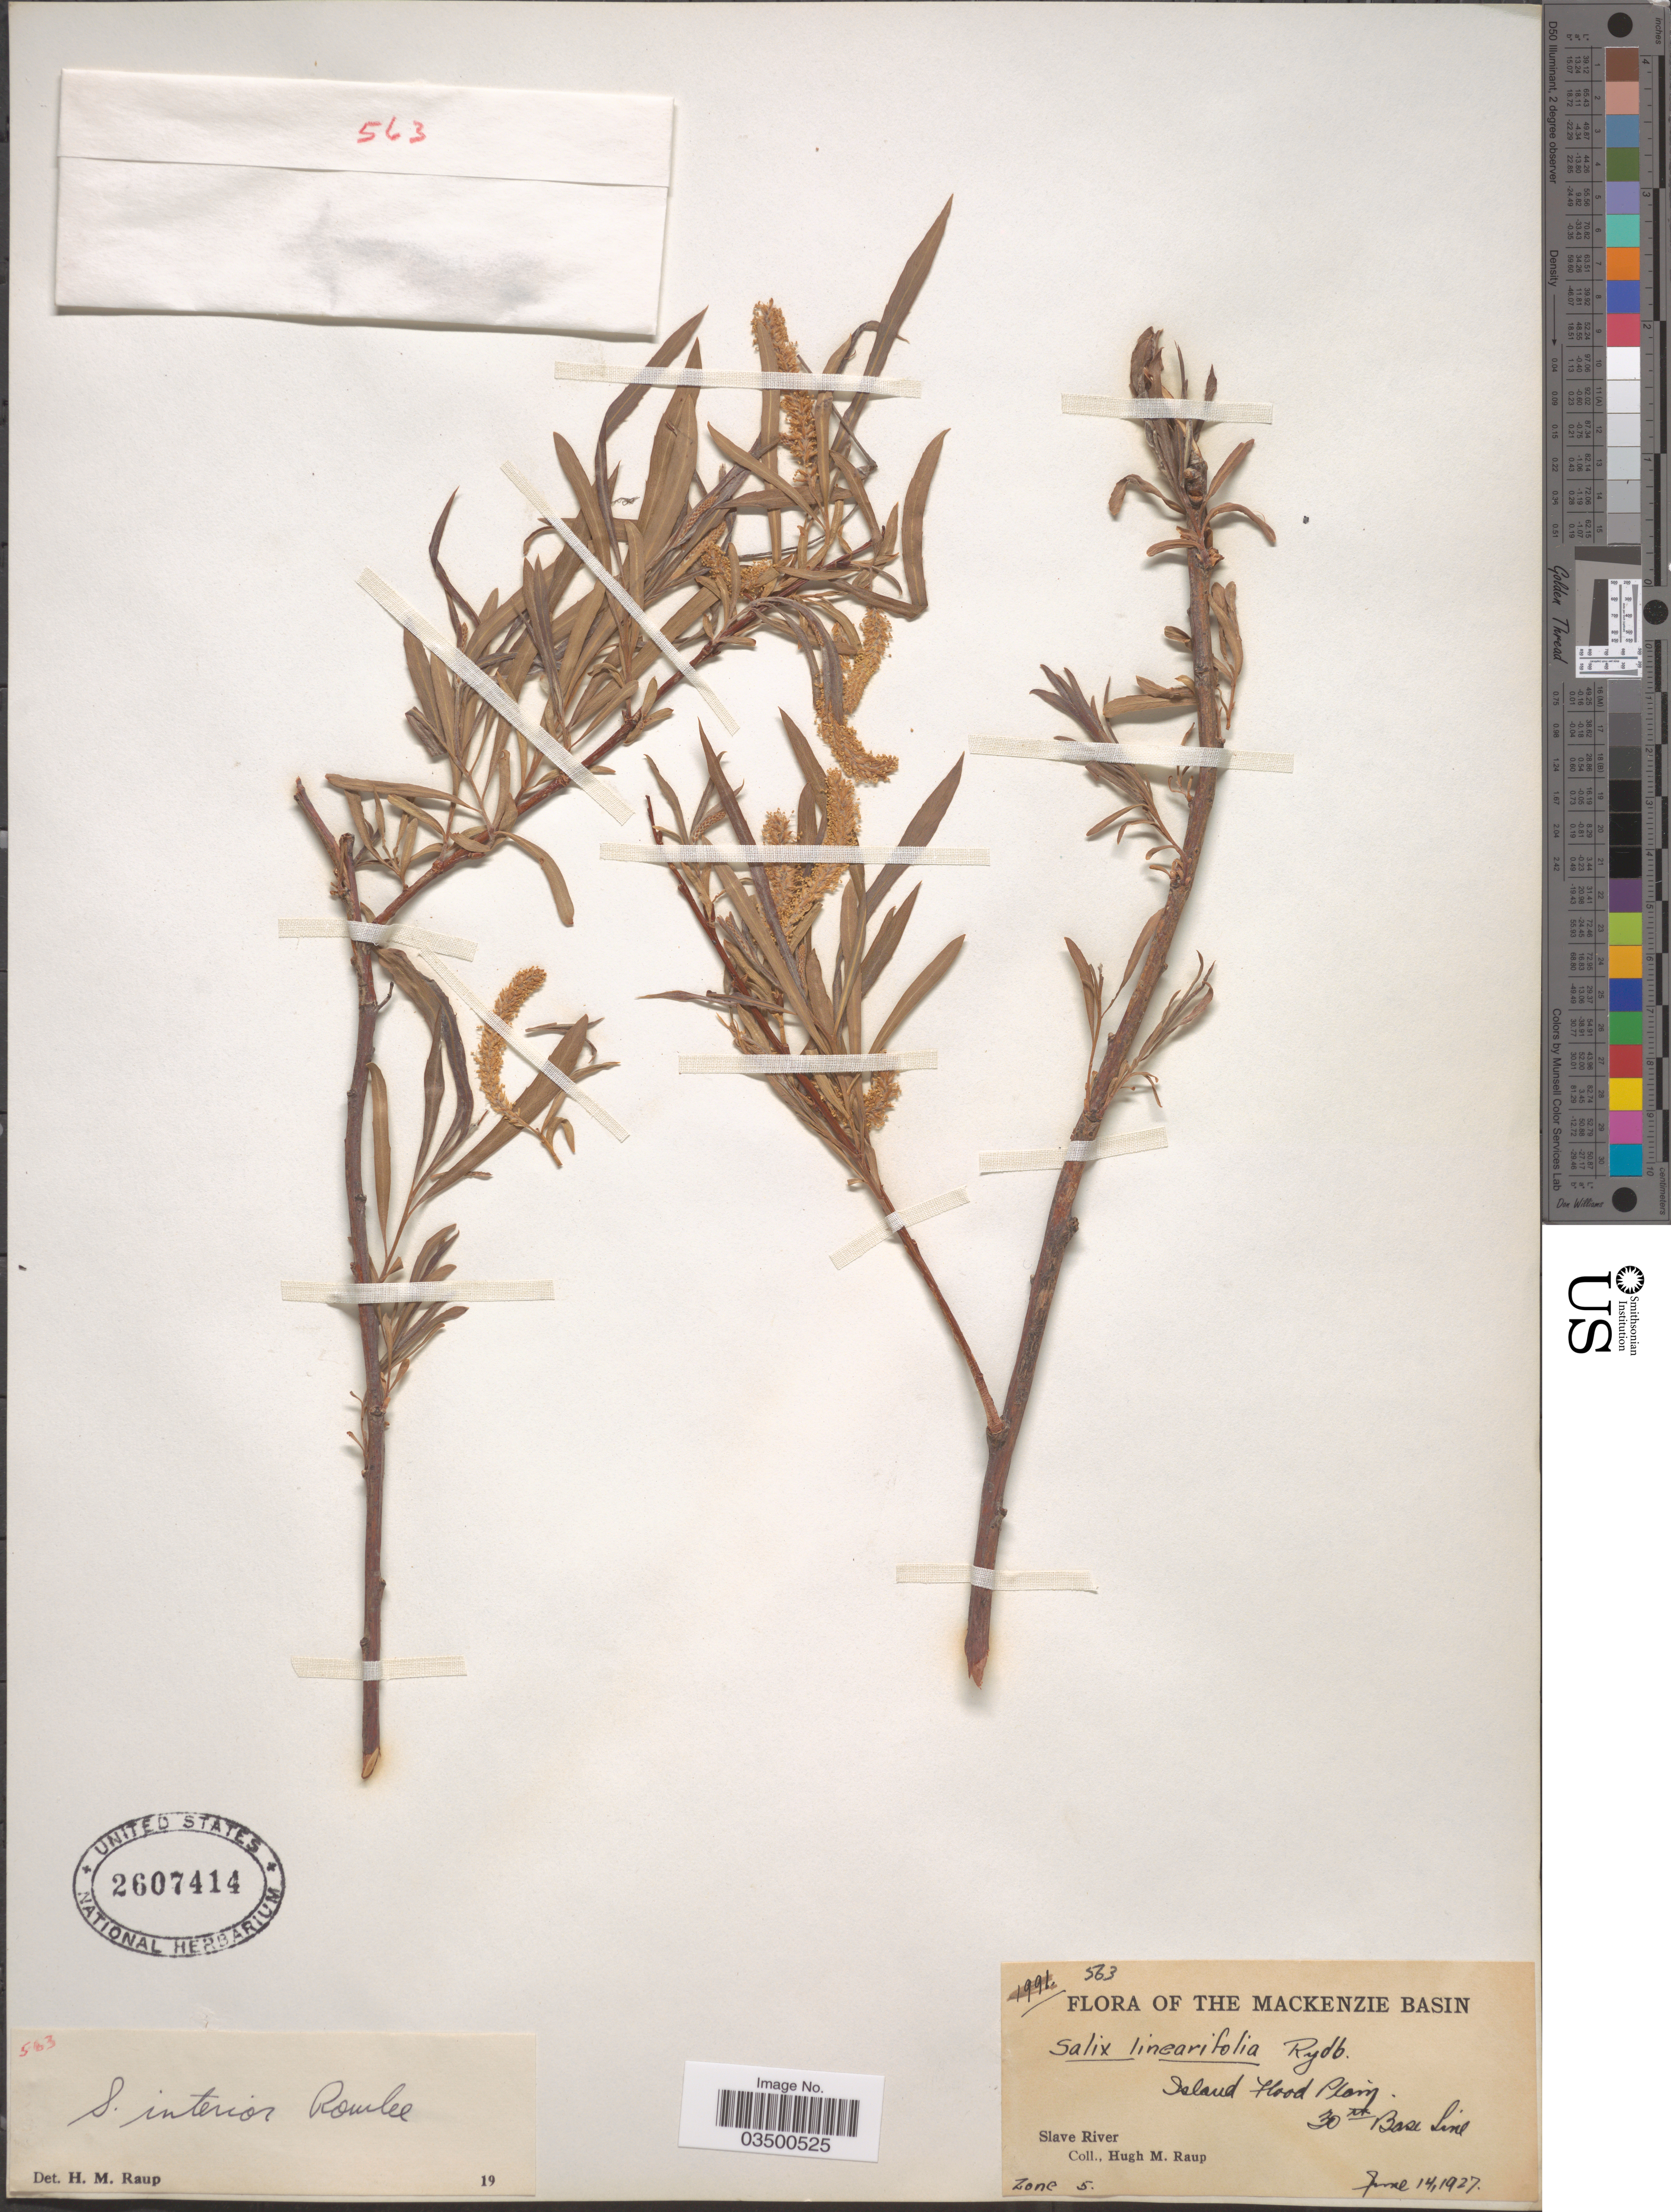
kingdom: Plantae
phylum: Tracheophyta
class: Magnoliopsida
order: Malpighiales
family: Salicaceae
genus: Salix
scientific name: Salix interior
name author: Rowlee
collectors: H. Raup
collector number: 563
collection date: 1927-06-14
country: Canada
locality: The Mackenzie Basin, Island Flood Plain. 30th Base line. Slave River. Zone 5.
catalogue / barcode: US 2607414